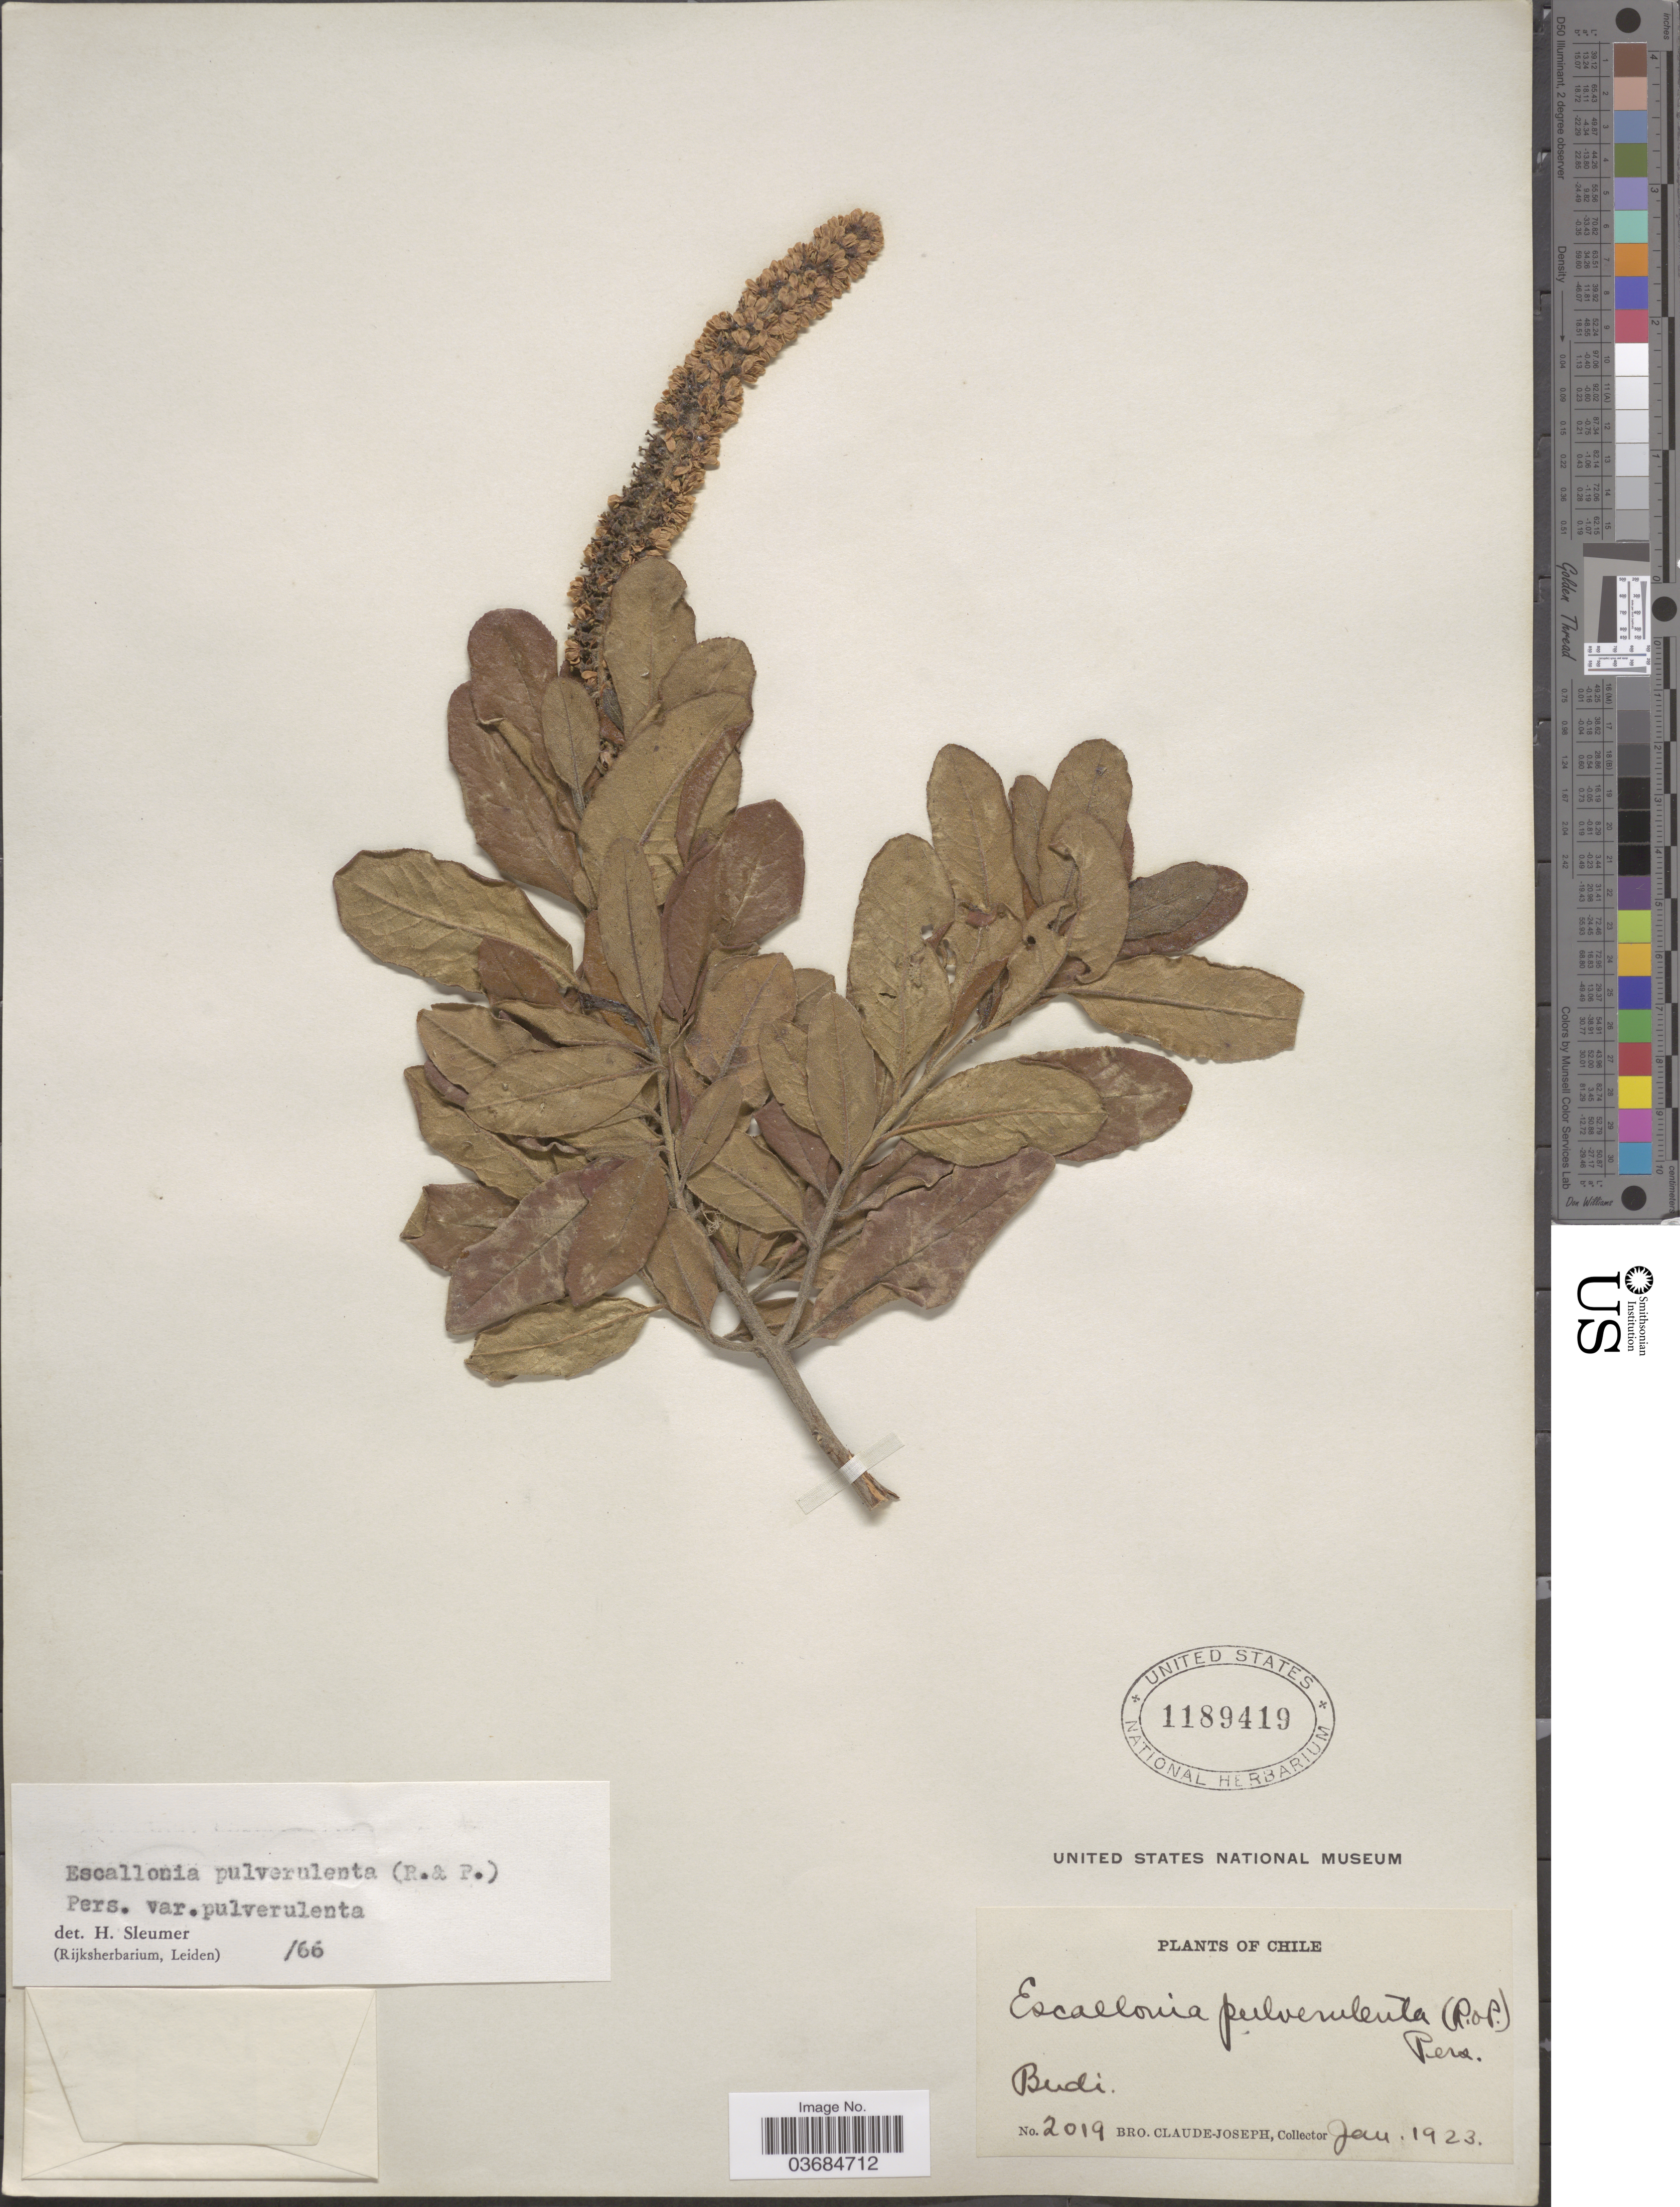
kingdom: Plantae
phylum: Tracheophyta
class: Magnoliopsida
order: Escalloniales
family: Escalloniaceae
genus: Escallonia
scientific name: Escallonia pulverulenta var. pulverulenta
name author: (Ruiz & Pav.) Pers.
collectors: Bro. Claude-Joseph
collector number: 2019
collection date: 1923-01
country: Chile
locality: Budi.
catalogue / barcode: US 1189419